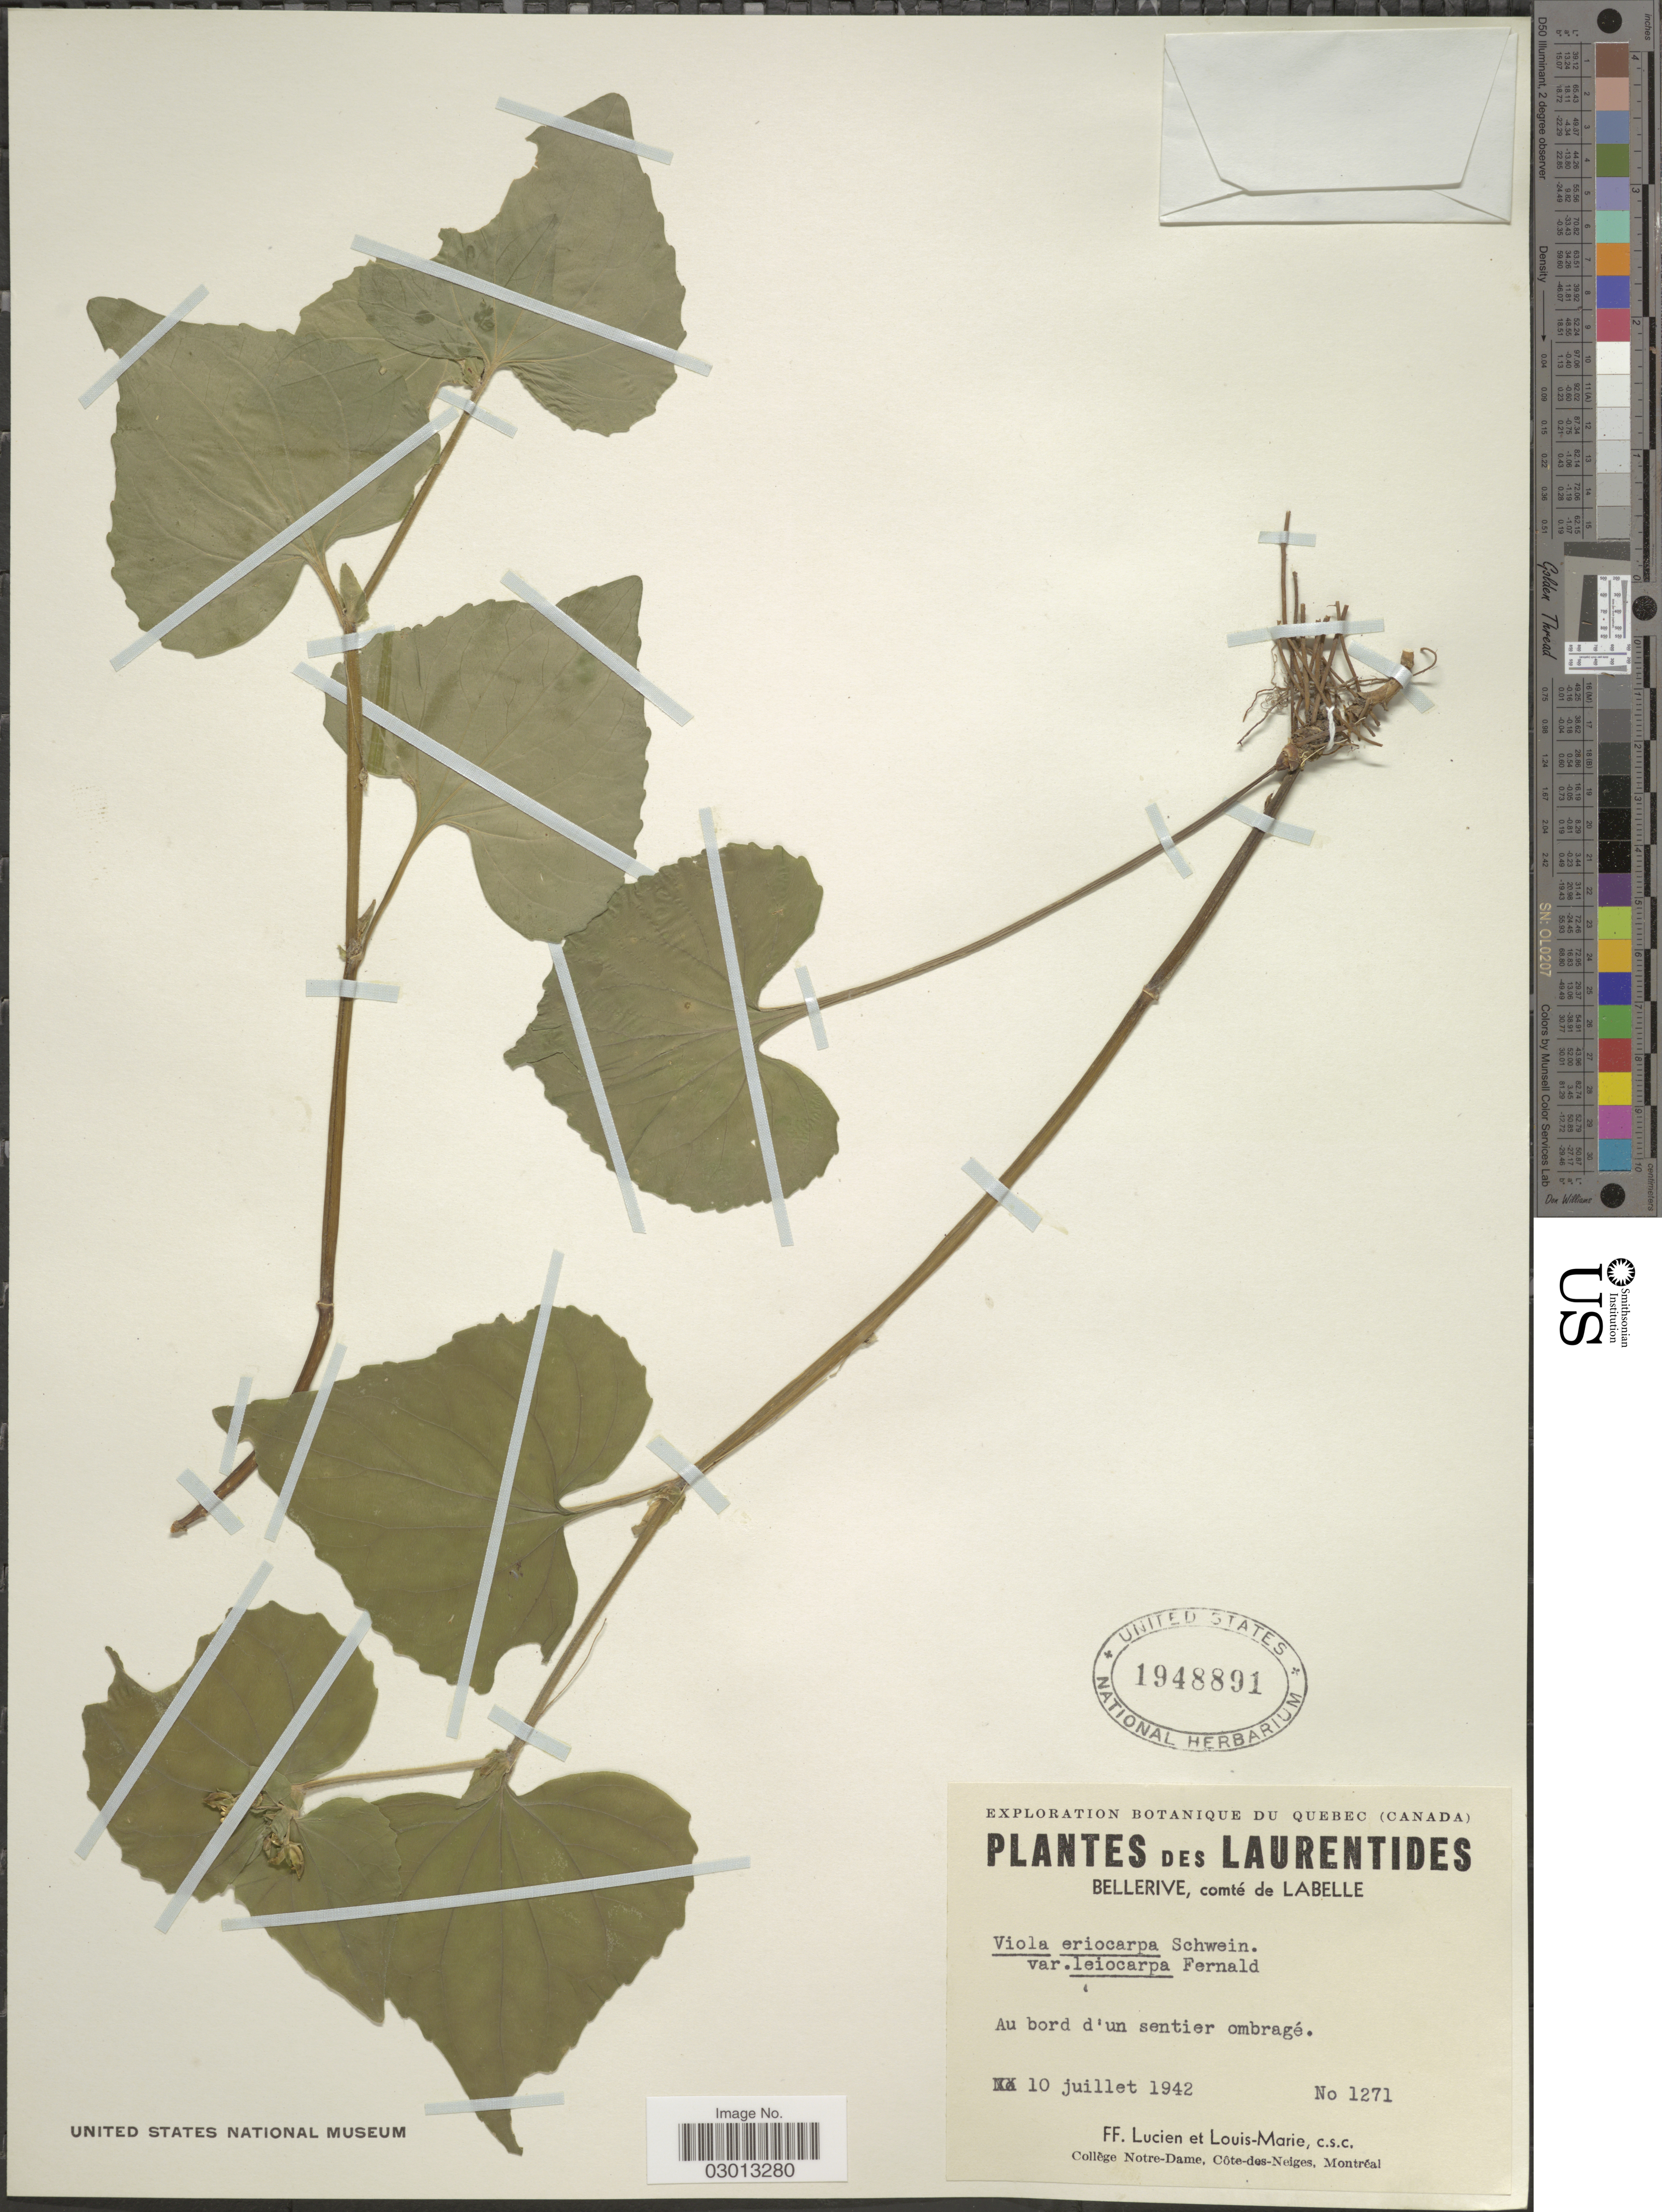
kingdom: Plantae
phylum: Tracheophyta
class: Magnoliopsida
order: Malpighiales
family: Violaceae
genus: Viola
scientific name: Viola pensylvanica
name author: Michx.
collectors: F. Lucien & Louis-Marie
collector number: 1271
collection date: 1942-07-10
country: Canada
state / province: Quebec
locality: Des Laurentides. Bellerive, comté de Labelle. Au bord d'un sentier ombragé.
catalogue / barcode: US 1948891